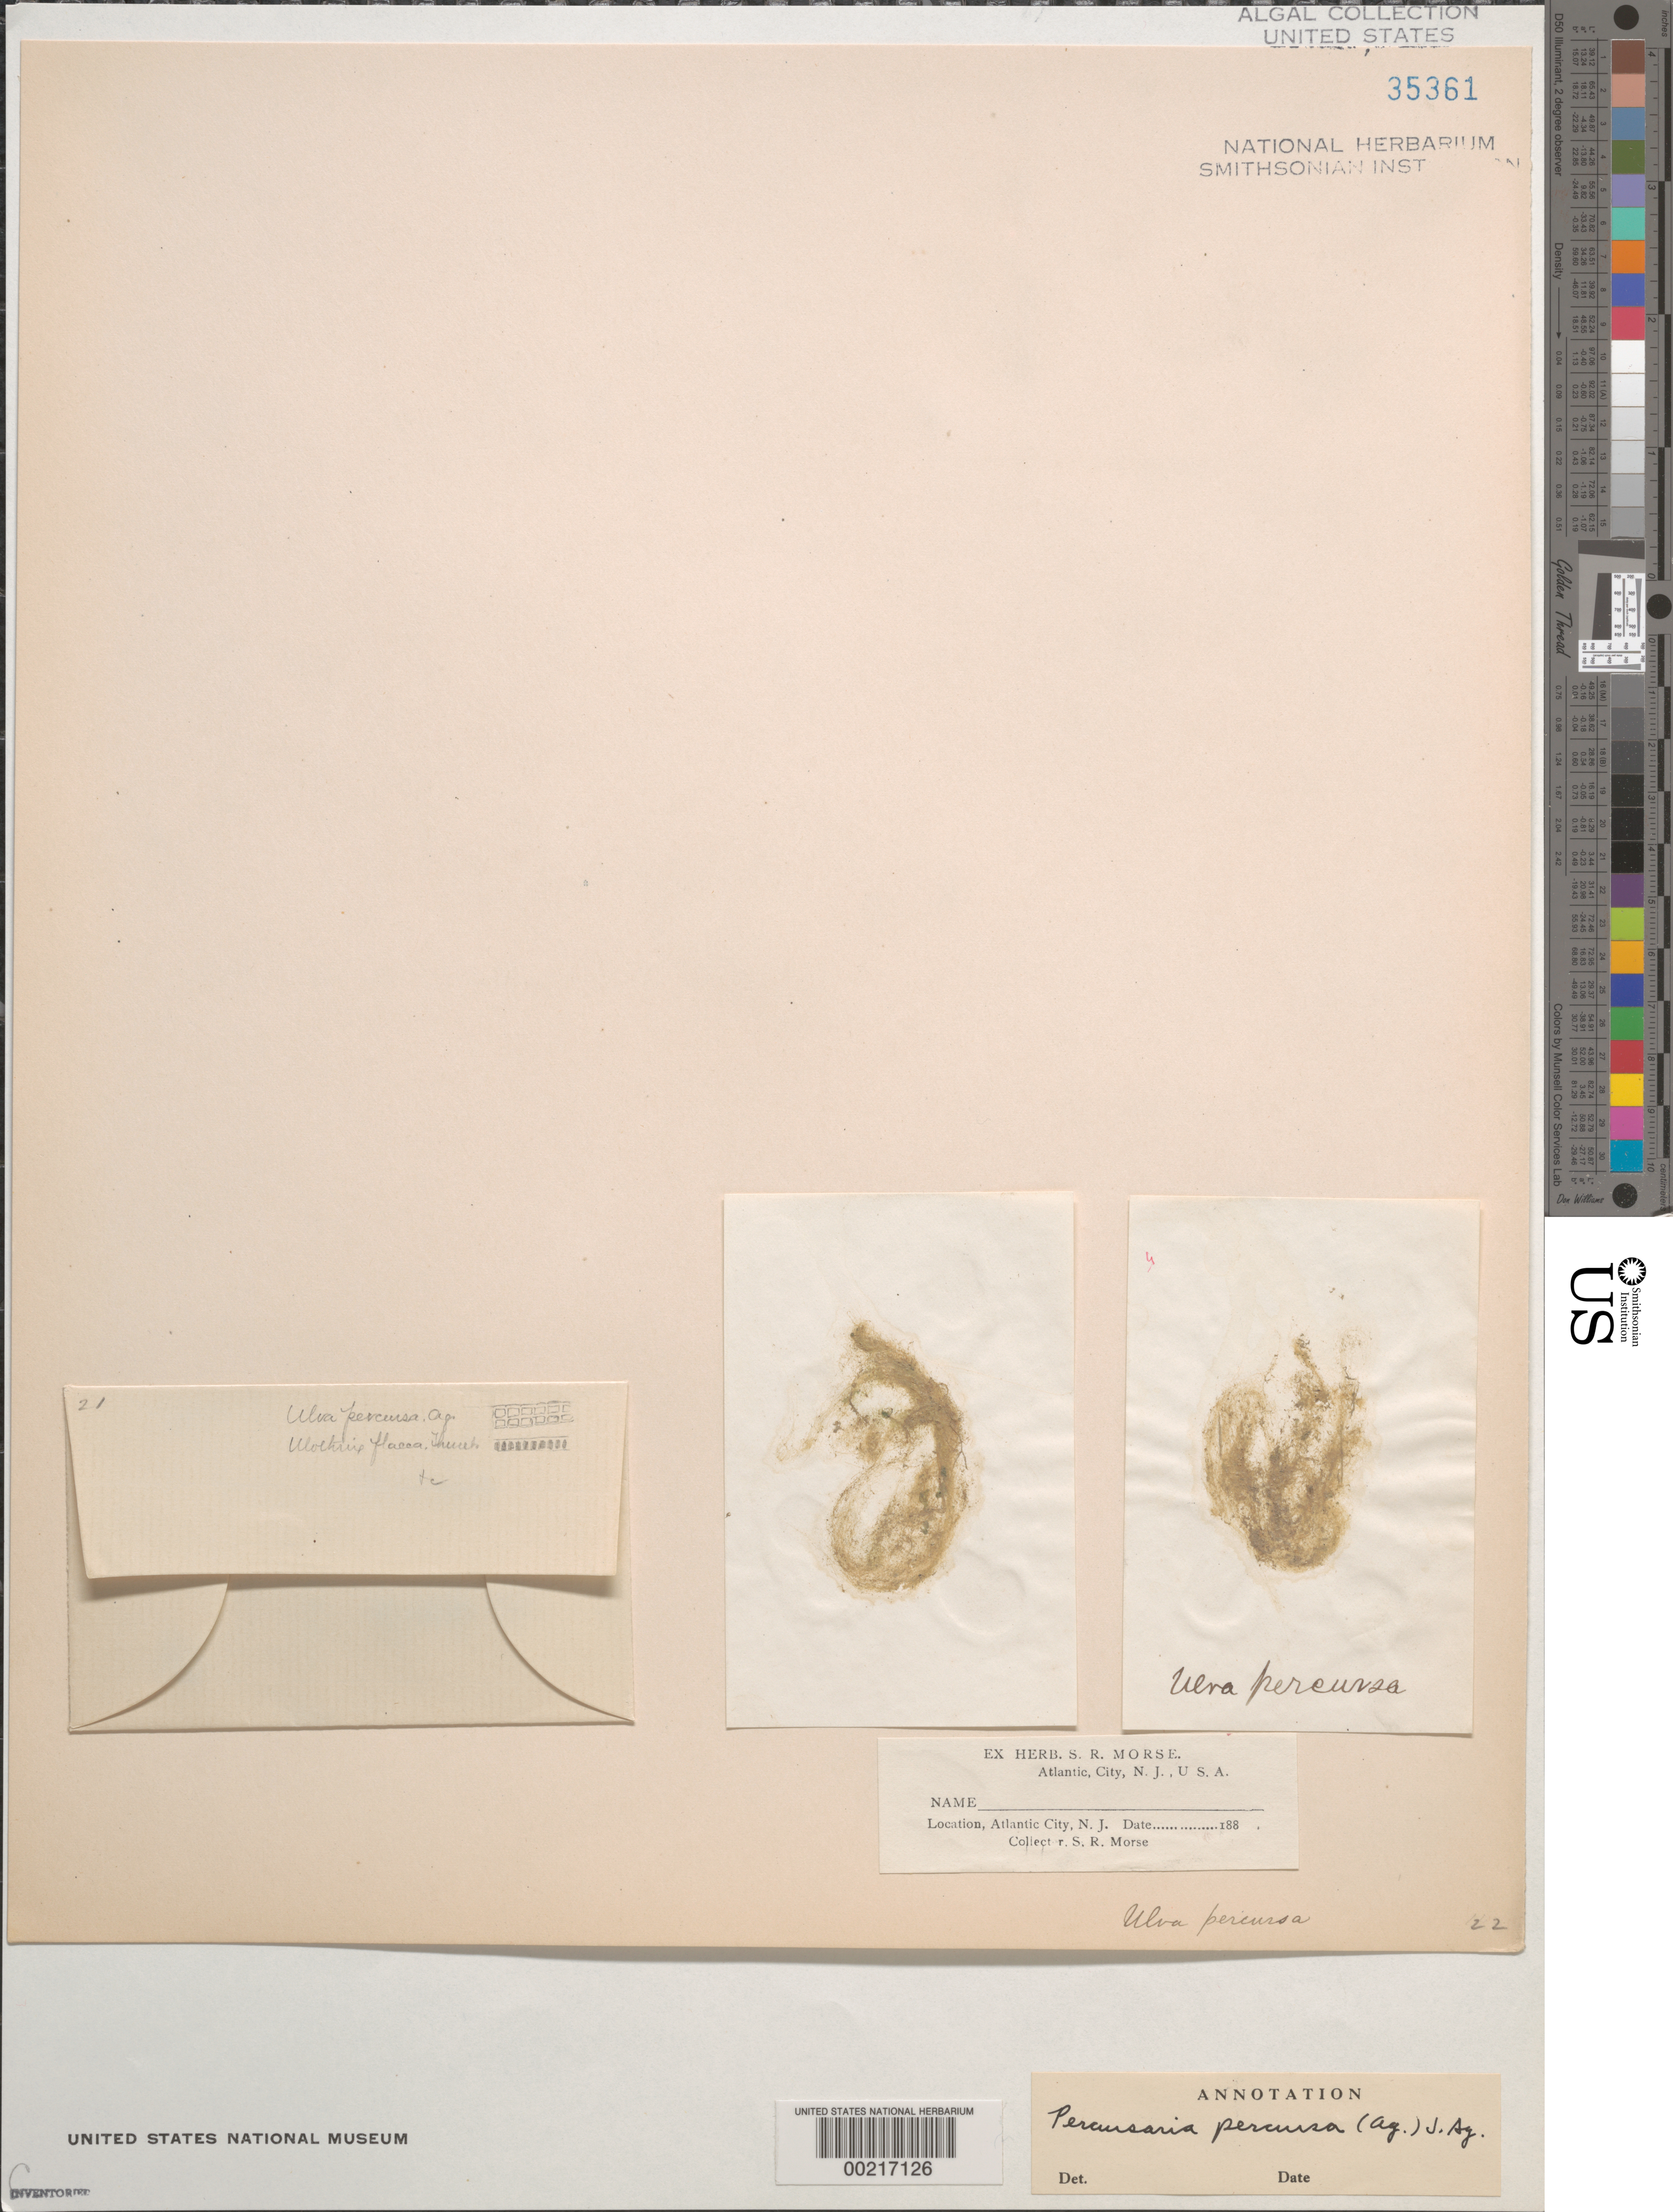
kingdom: Plantae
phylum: Chlorophyta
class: Ulvophyceae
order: Ulvales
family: Ulvaceae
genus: Percursaria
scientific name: Percursaria percursa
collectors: S. Morse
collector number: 21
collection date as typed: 188-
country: United States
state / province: New Jersey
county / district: Atlantic County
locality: Atlantic City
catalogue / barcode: US 35361